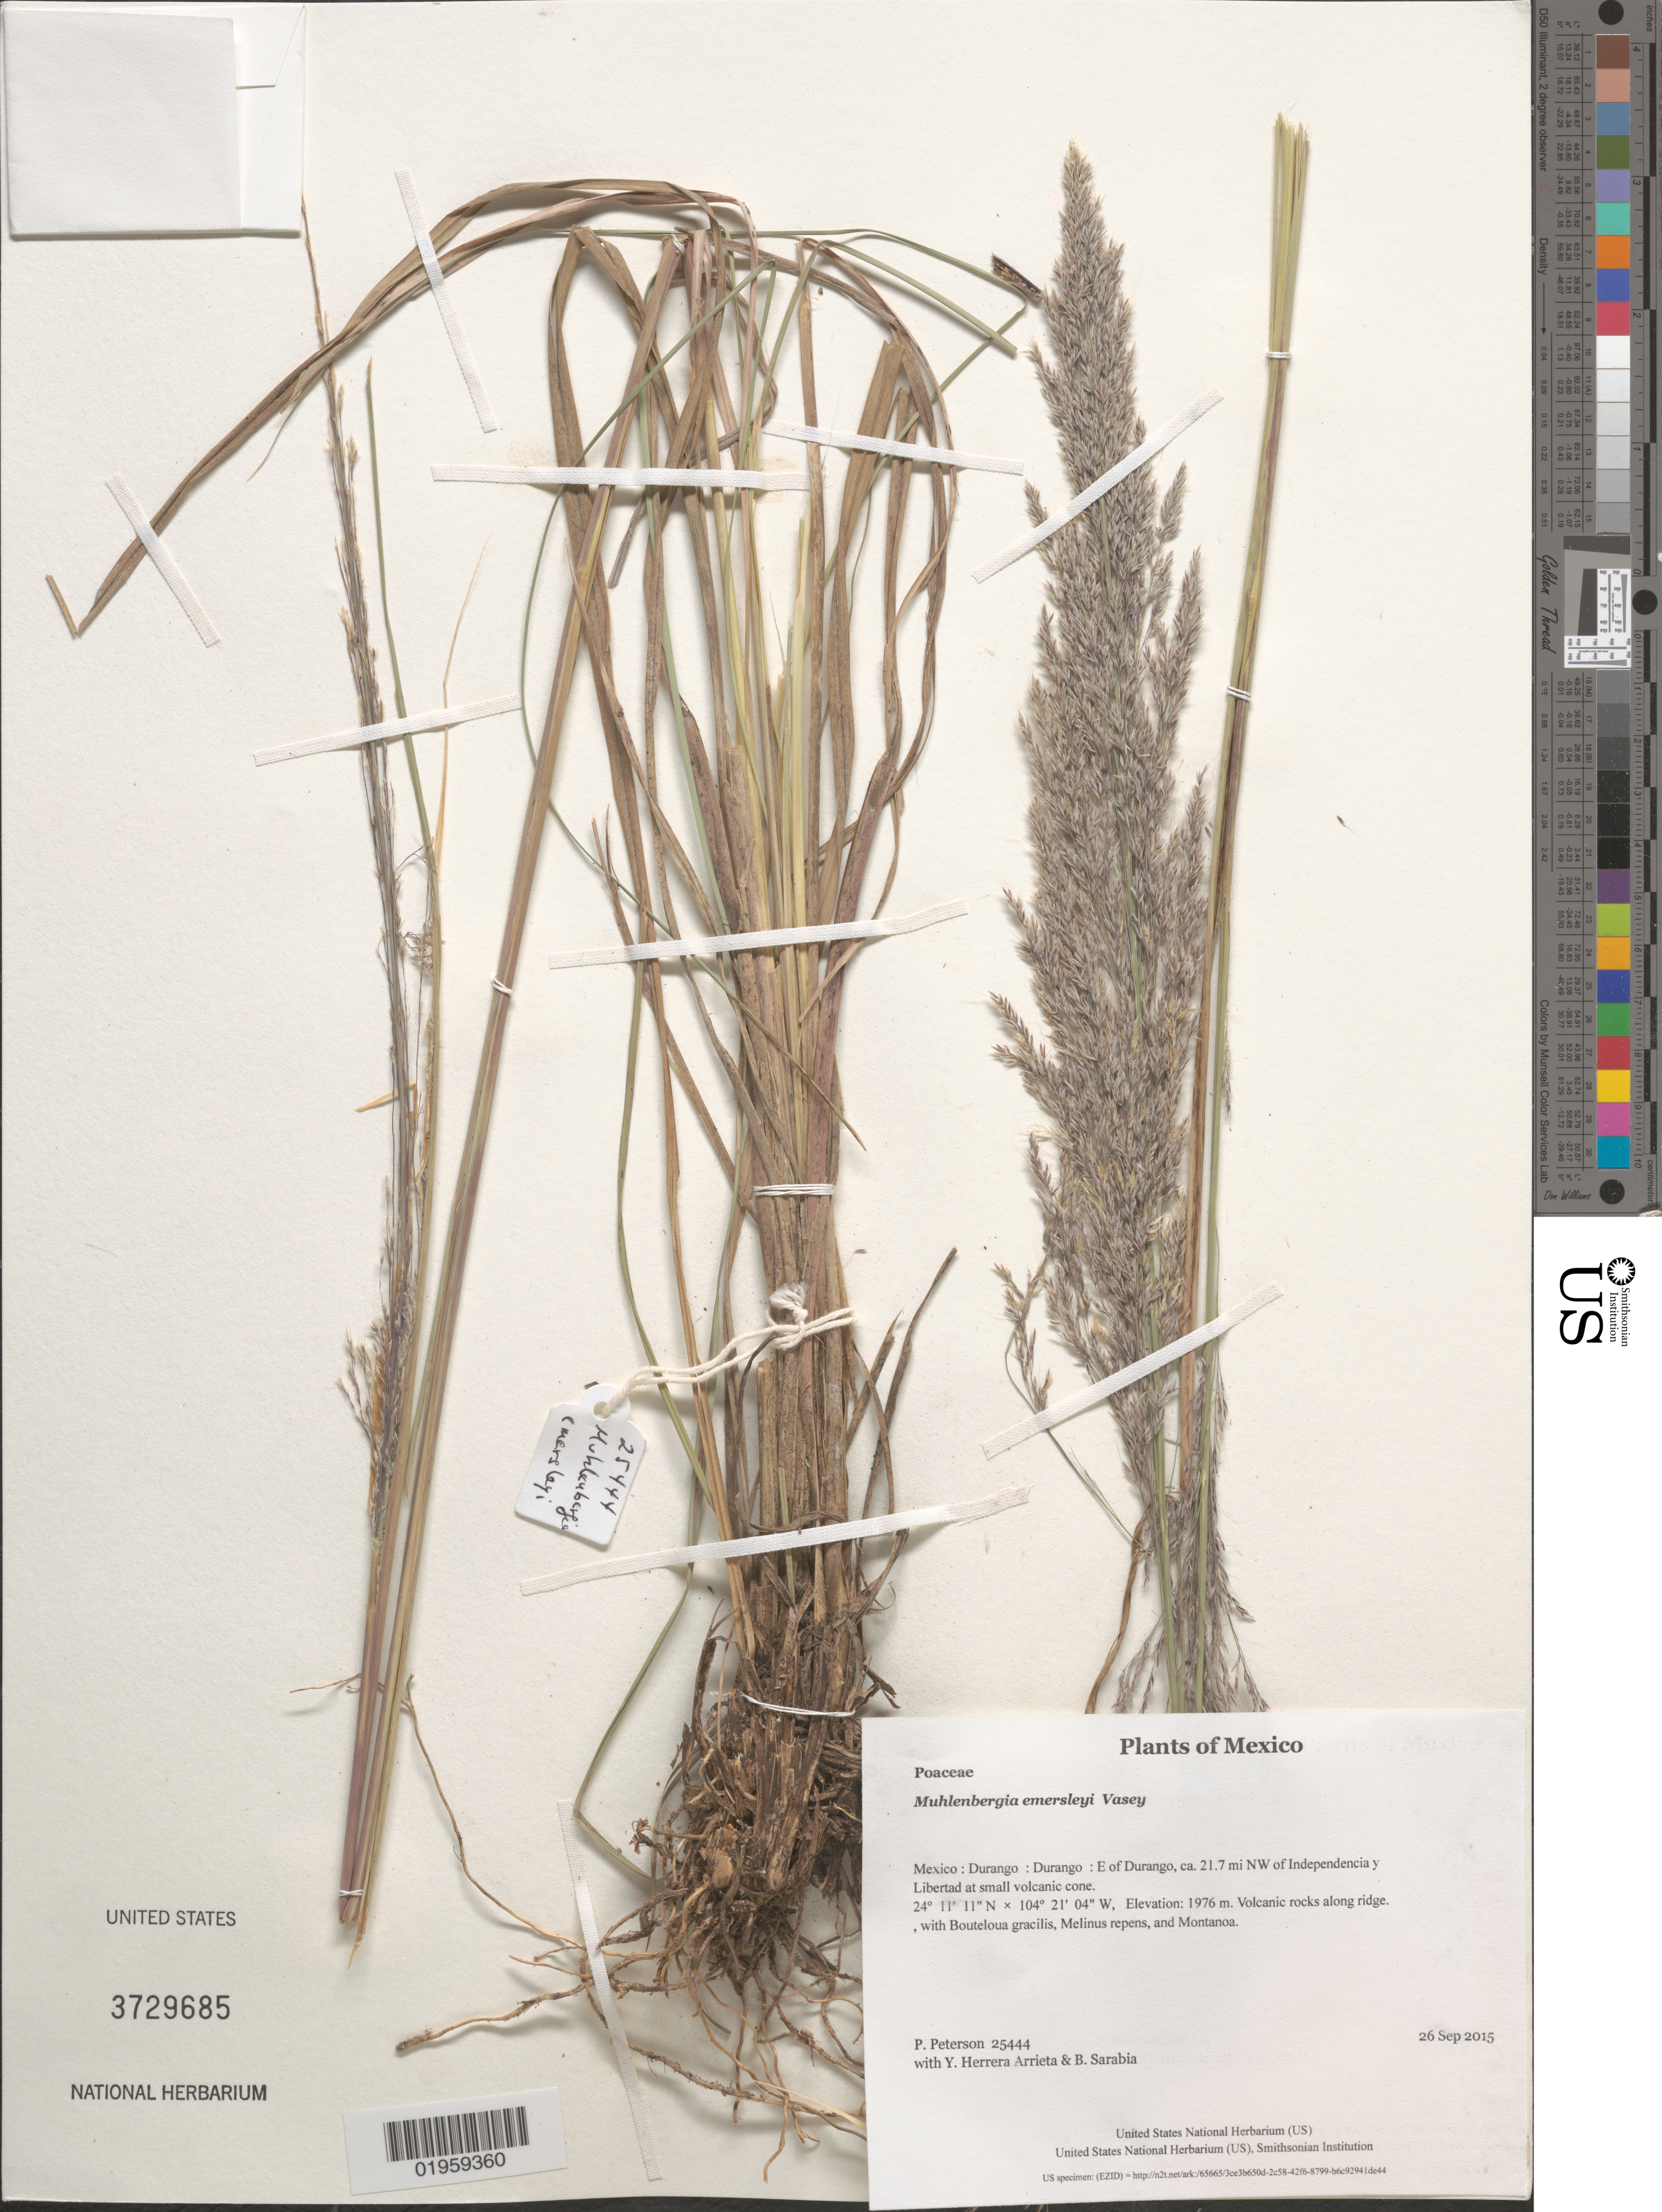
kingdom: Plantae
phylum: Tracheophyta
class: Liliopsida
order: Poales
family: Poaceae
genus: Muhlenbergia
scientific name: Muhlenbergia emersleyi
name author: Vasey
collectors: P. M. Peterson, Y. Herrera Arrieta & B. Sarabia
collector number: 25444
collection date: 2015-09-26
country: Mexico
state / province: Durango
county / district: Durango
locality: E of Durango, ca. 21.7 mi NW of Independencia y Libertad at small volcanic cone.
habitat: Volcanic rocks along ridge.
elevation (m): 1976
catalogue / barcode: US 3729685